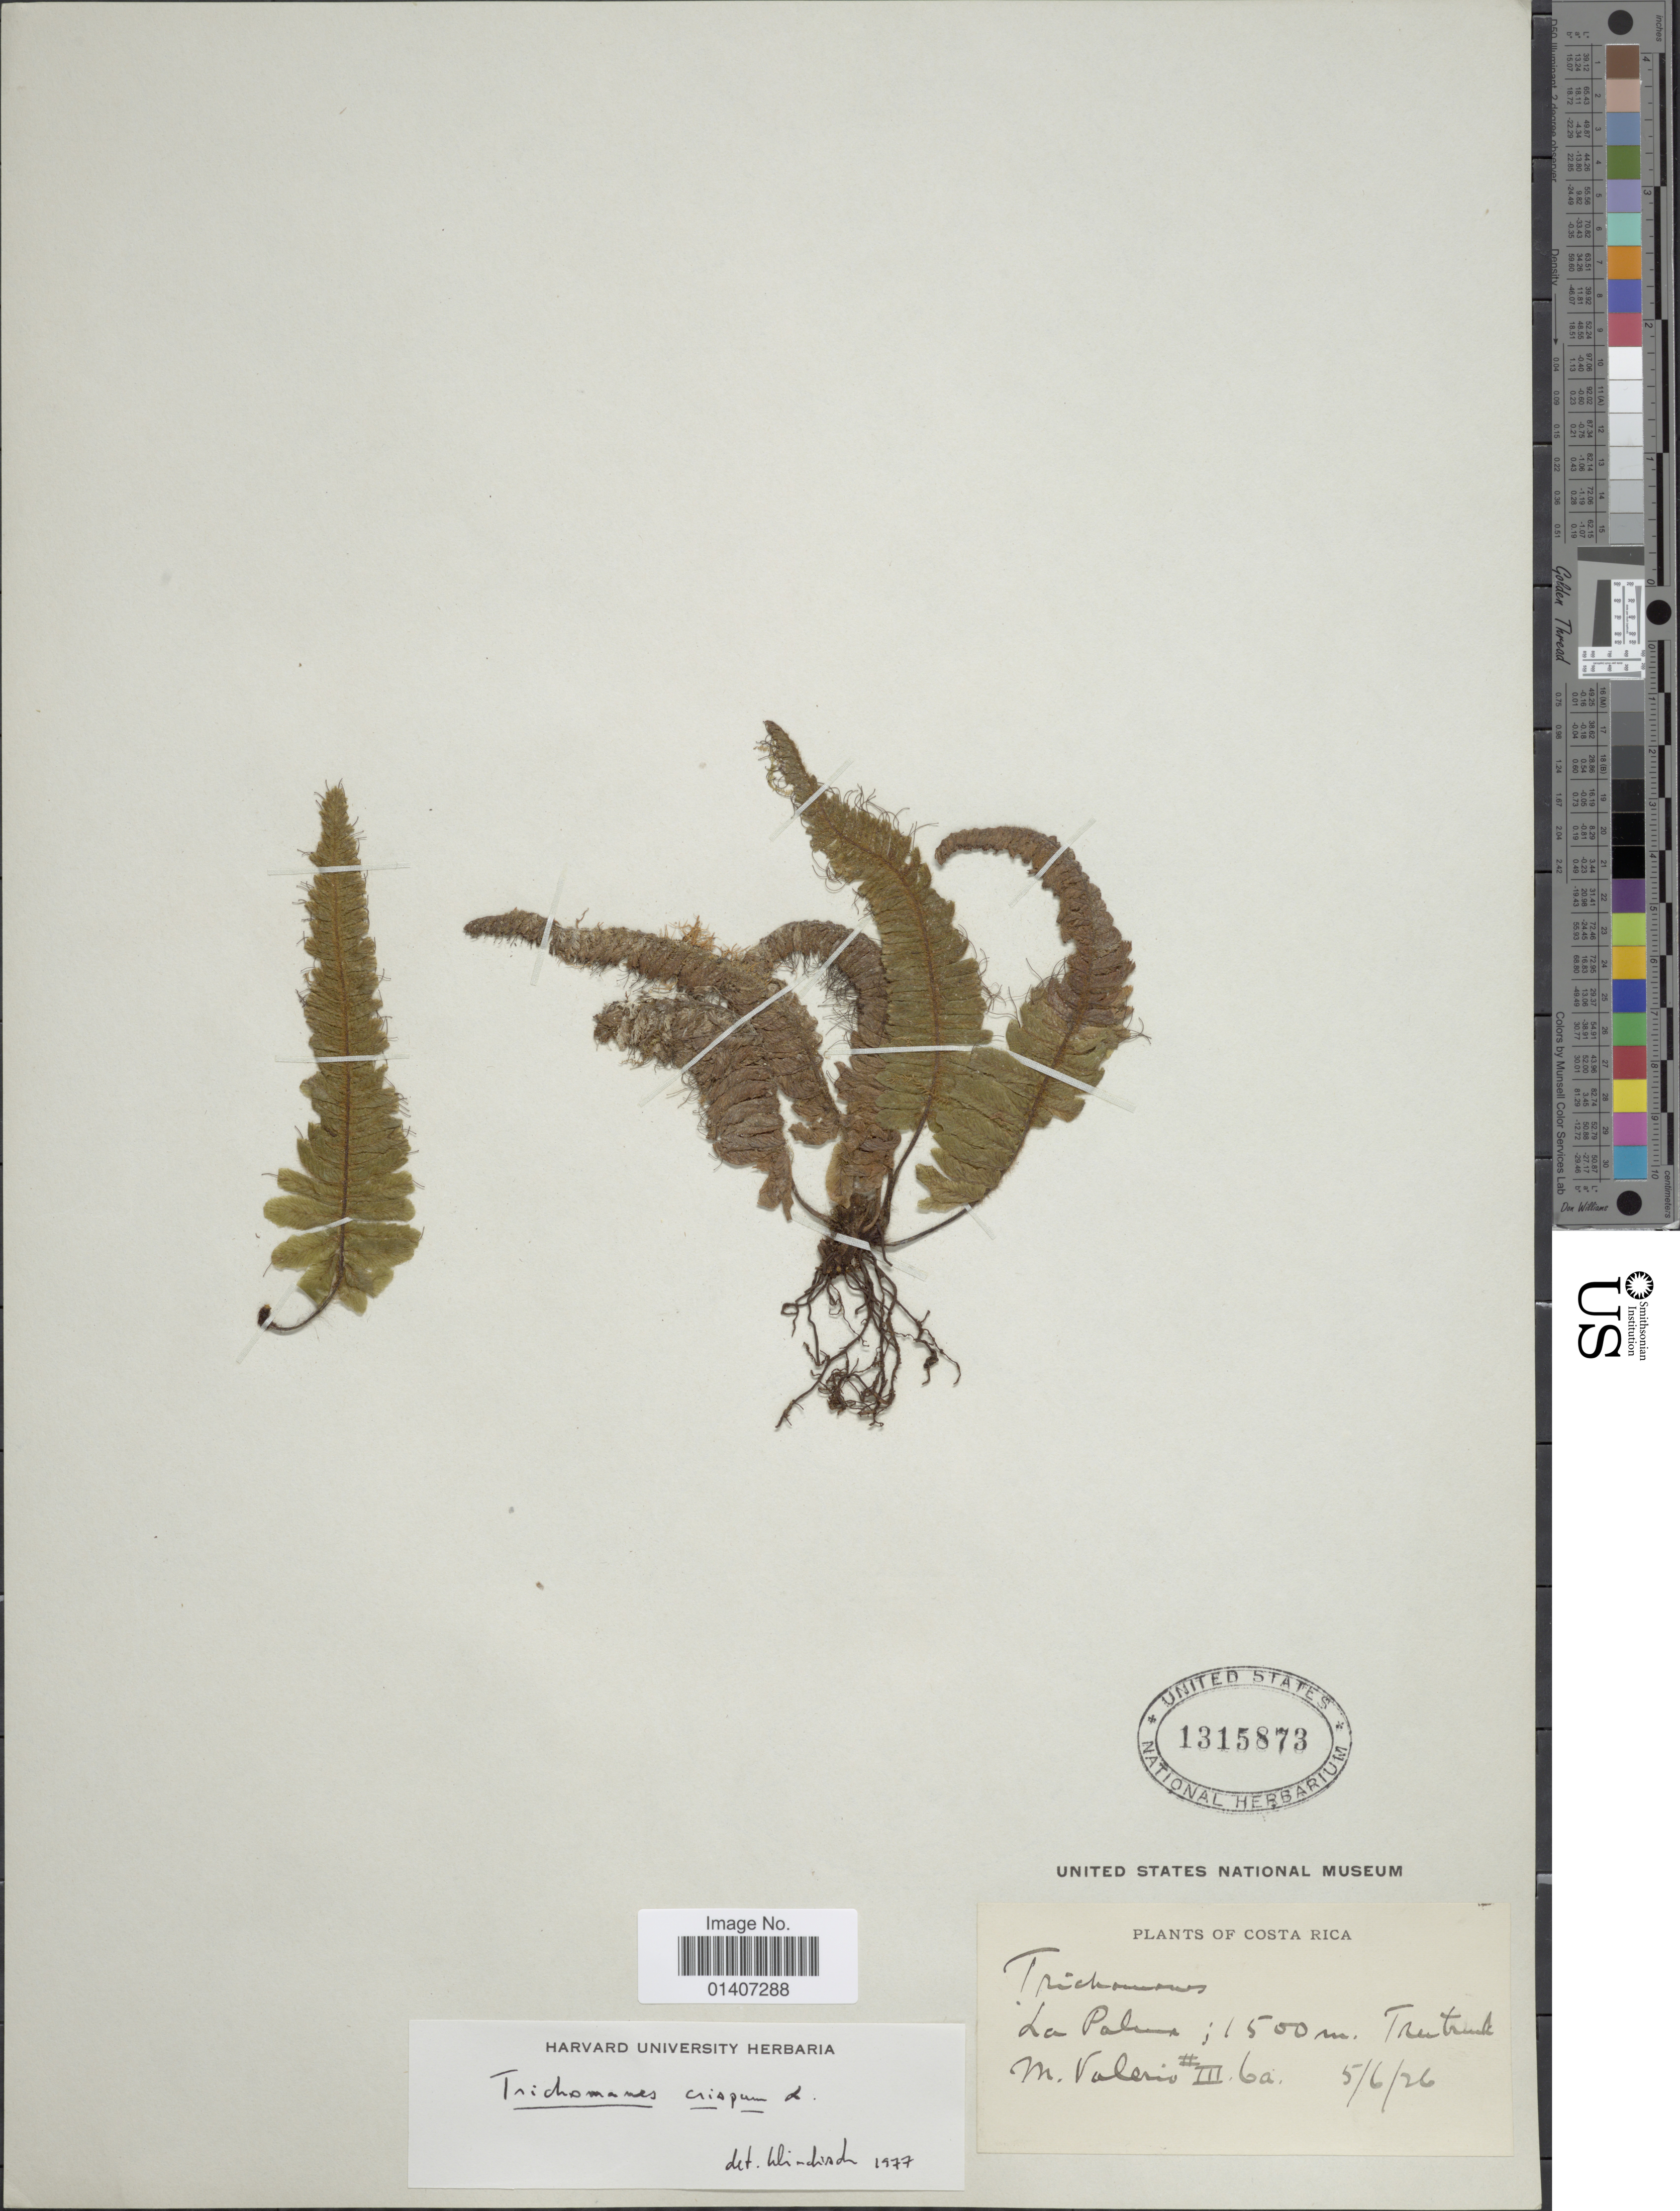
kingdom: Plantae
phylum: Tracheophyta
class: Polypodiopsida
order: Hymenophyllales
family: Hymenophyllaceae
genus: Trichomanes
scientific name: Trichomanes crispum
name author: L.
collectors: M. Valerio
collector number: III6a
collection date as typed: Transcribed d/m/y: 5/6/26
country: Costa Rica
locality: La palma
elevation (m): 1500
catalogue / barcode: US 1315873